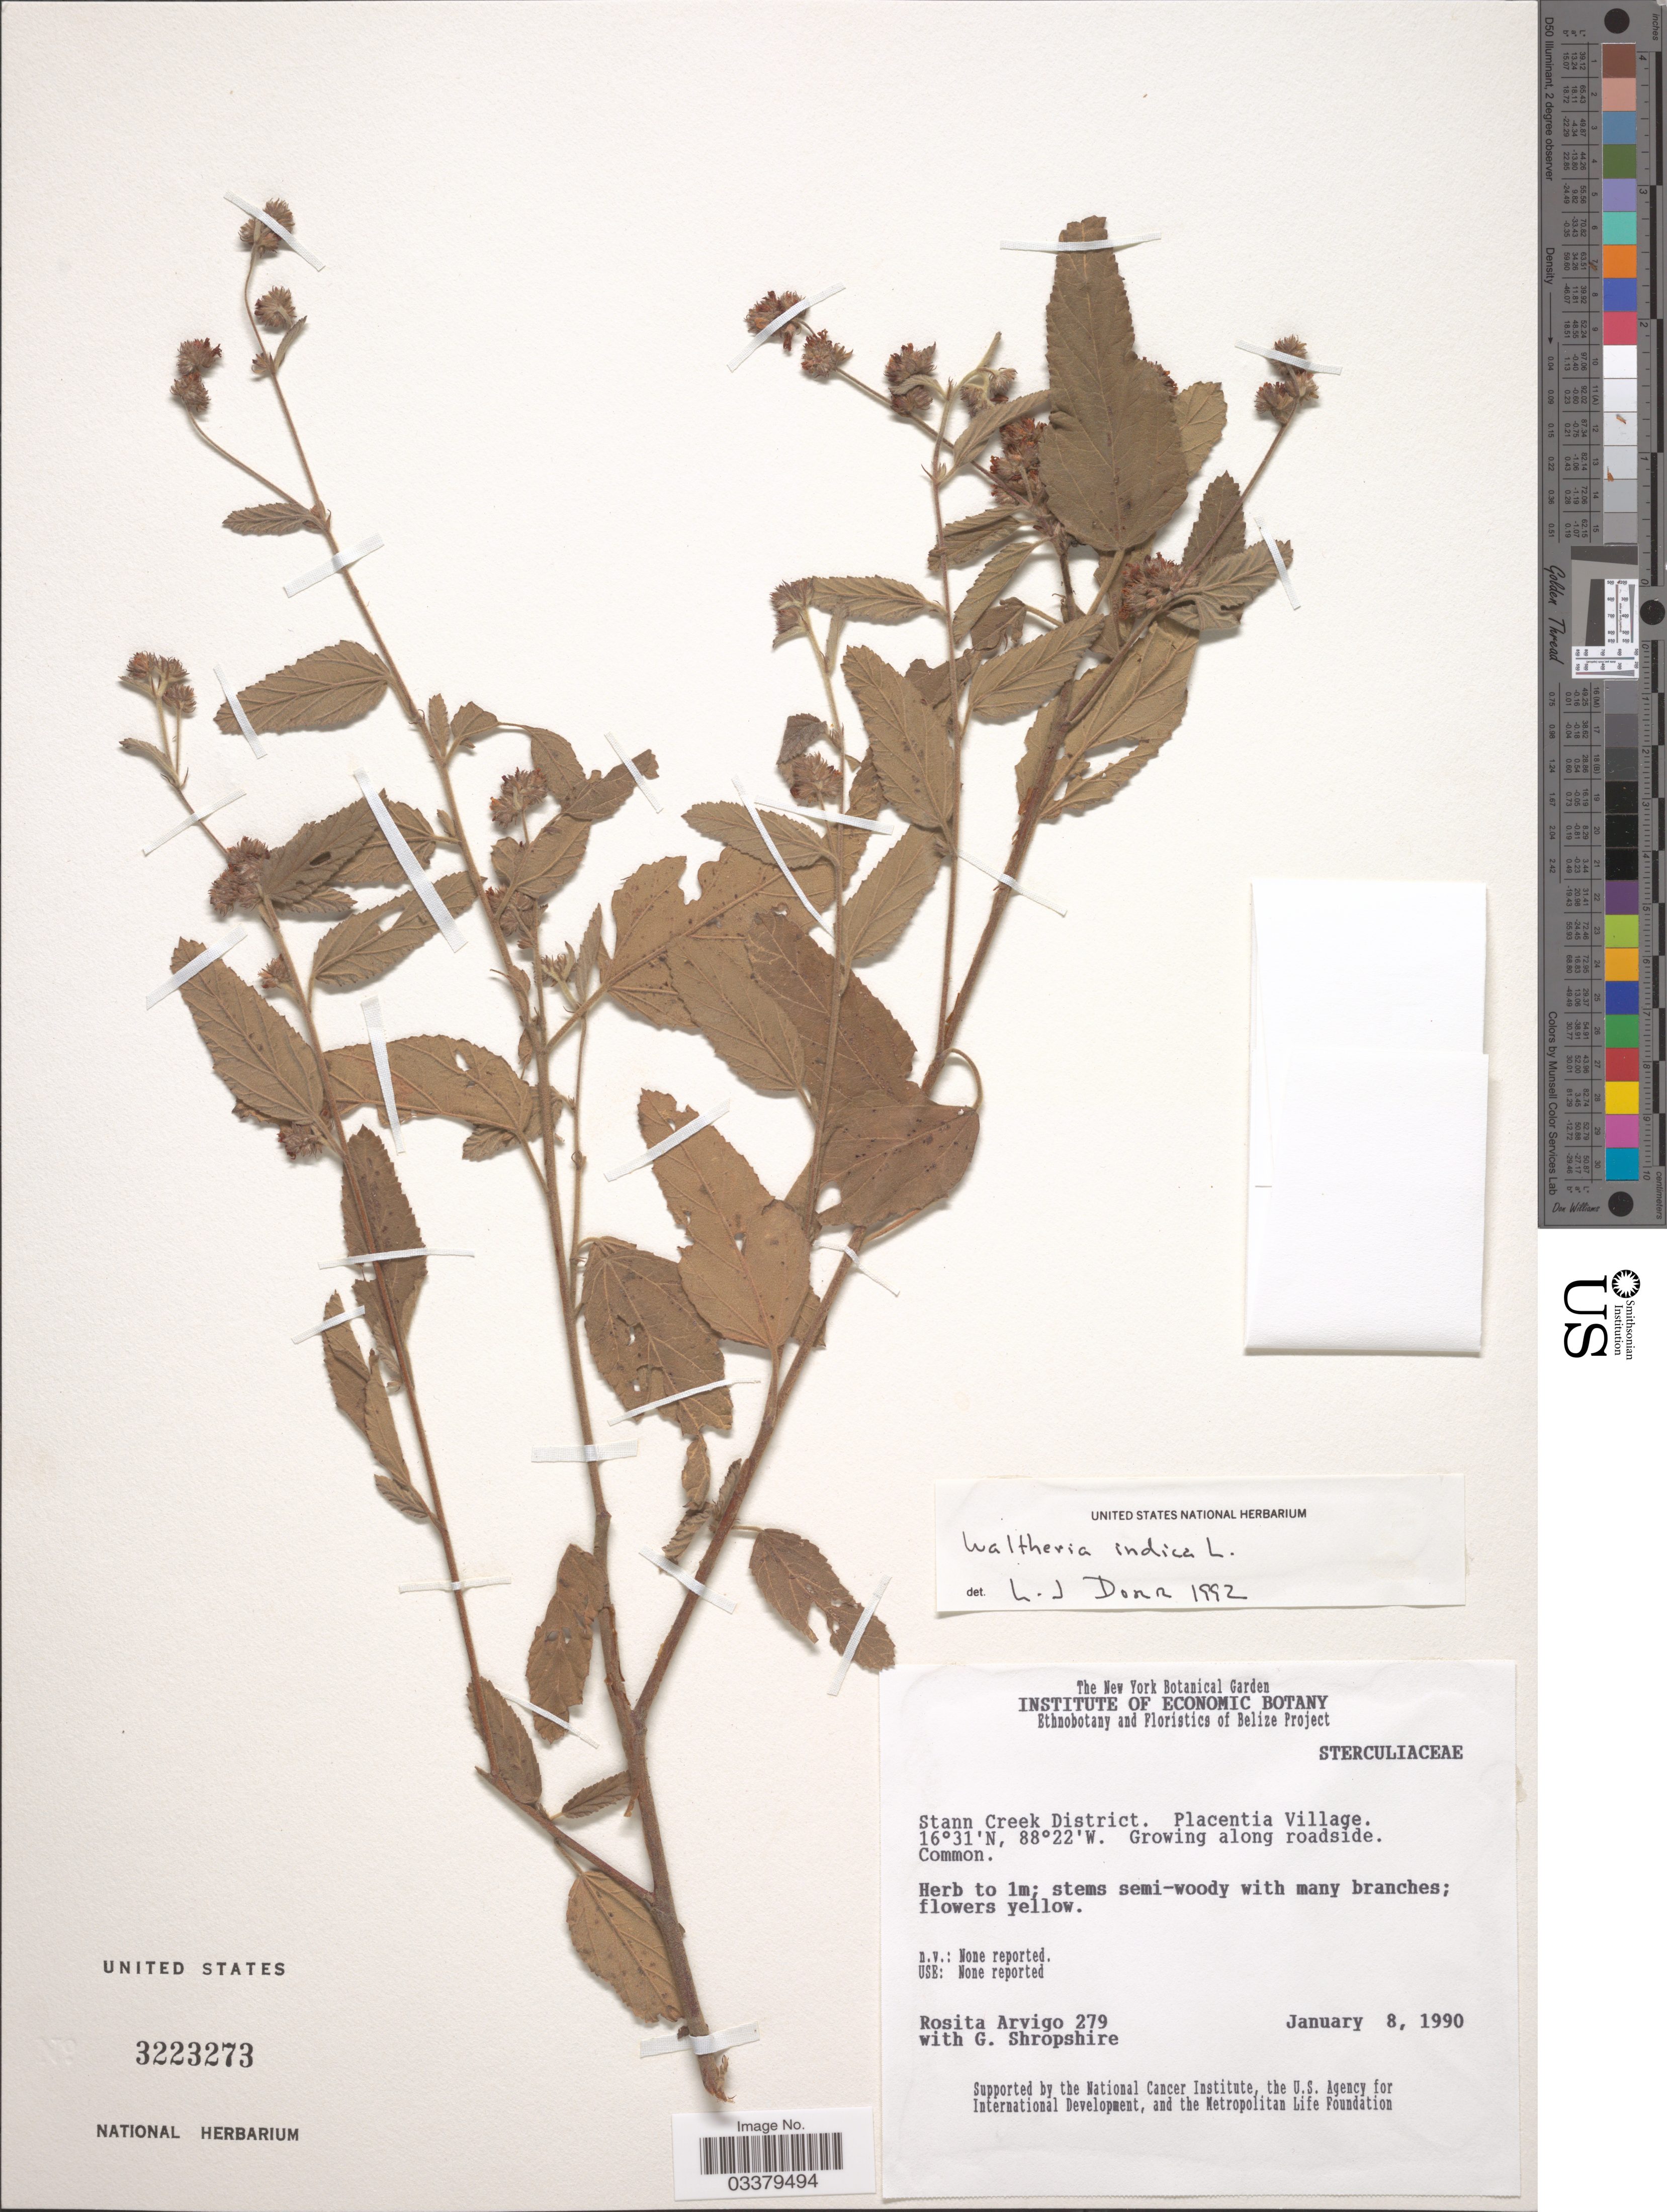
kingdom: Plantae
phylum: Tracheophyta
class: Magnoliopsida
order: Malvales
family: Malvaceae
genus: Waltheria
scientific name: Waltheria indica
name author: L.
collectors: R. Arvigo & G. Shropshire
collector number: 279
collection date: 1990-01-08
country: Belize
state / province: Stann Creek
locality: Stann Creek District. Placentia Village. Along roadside.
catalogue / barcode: US 3223273